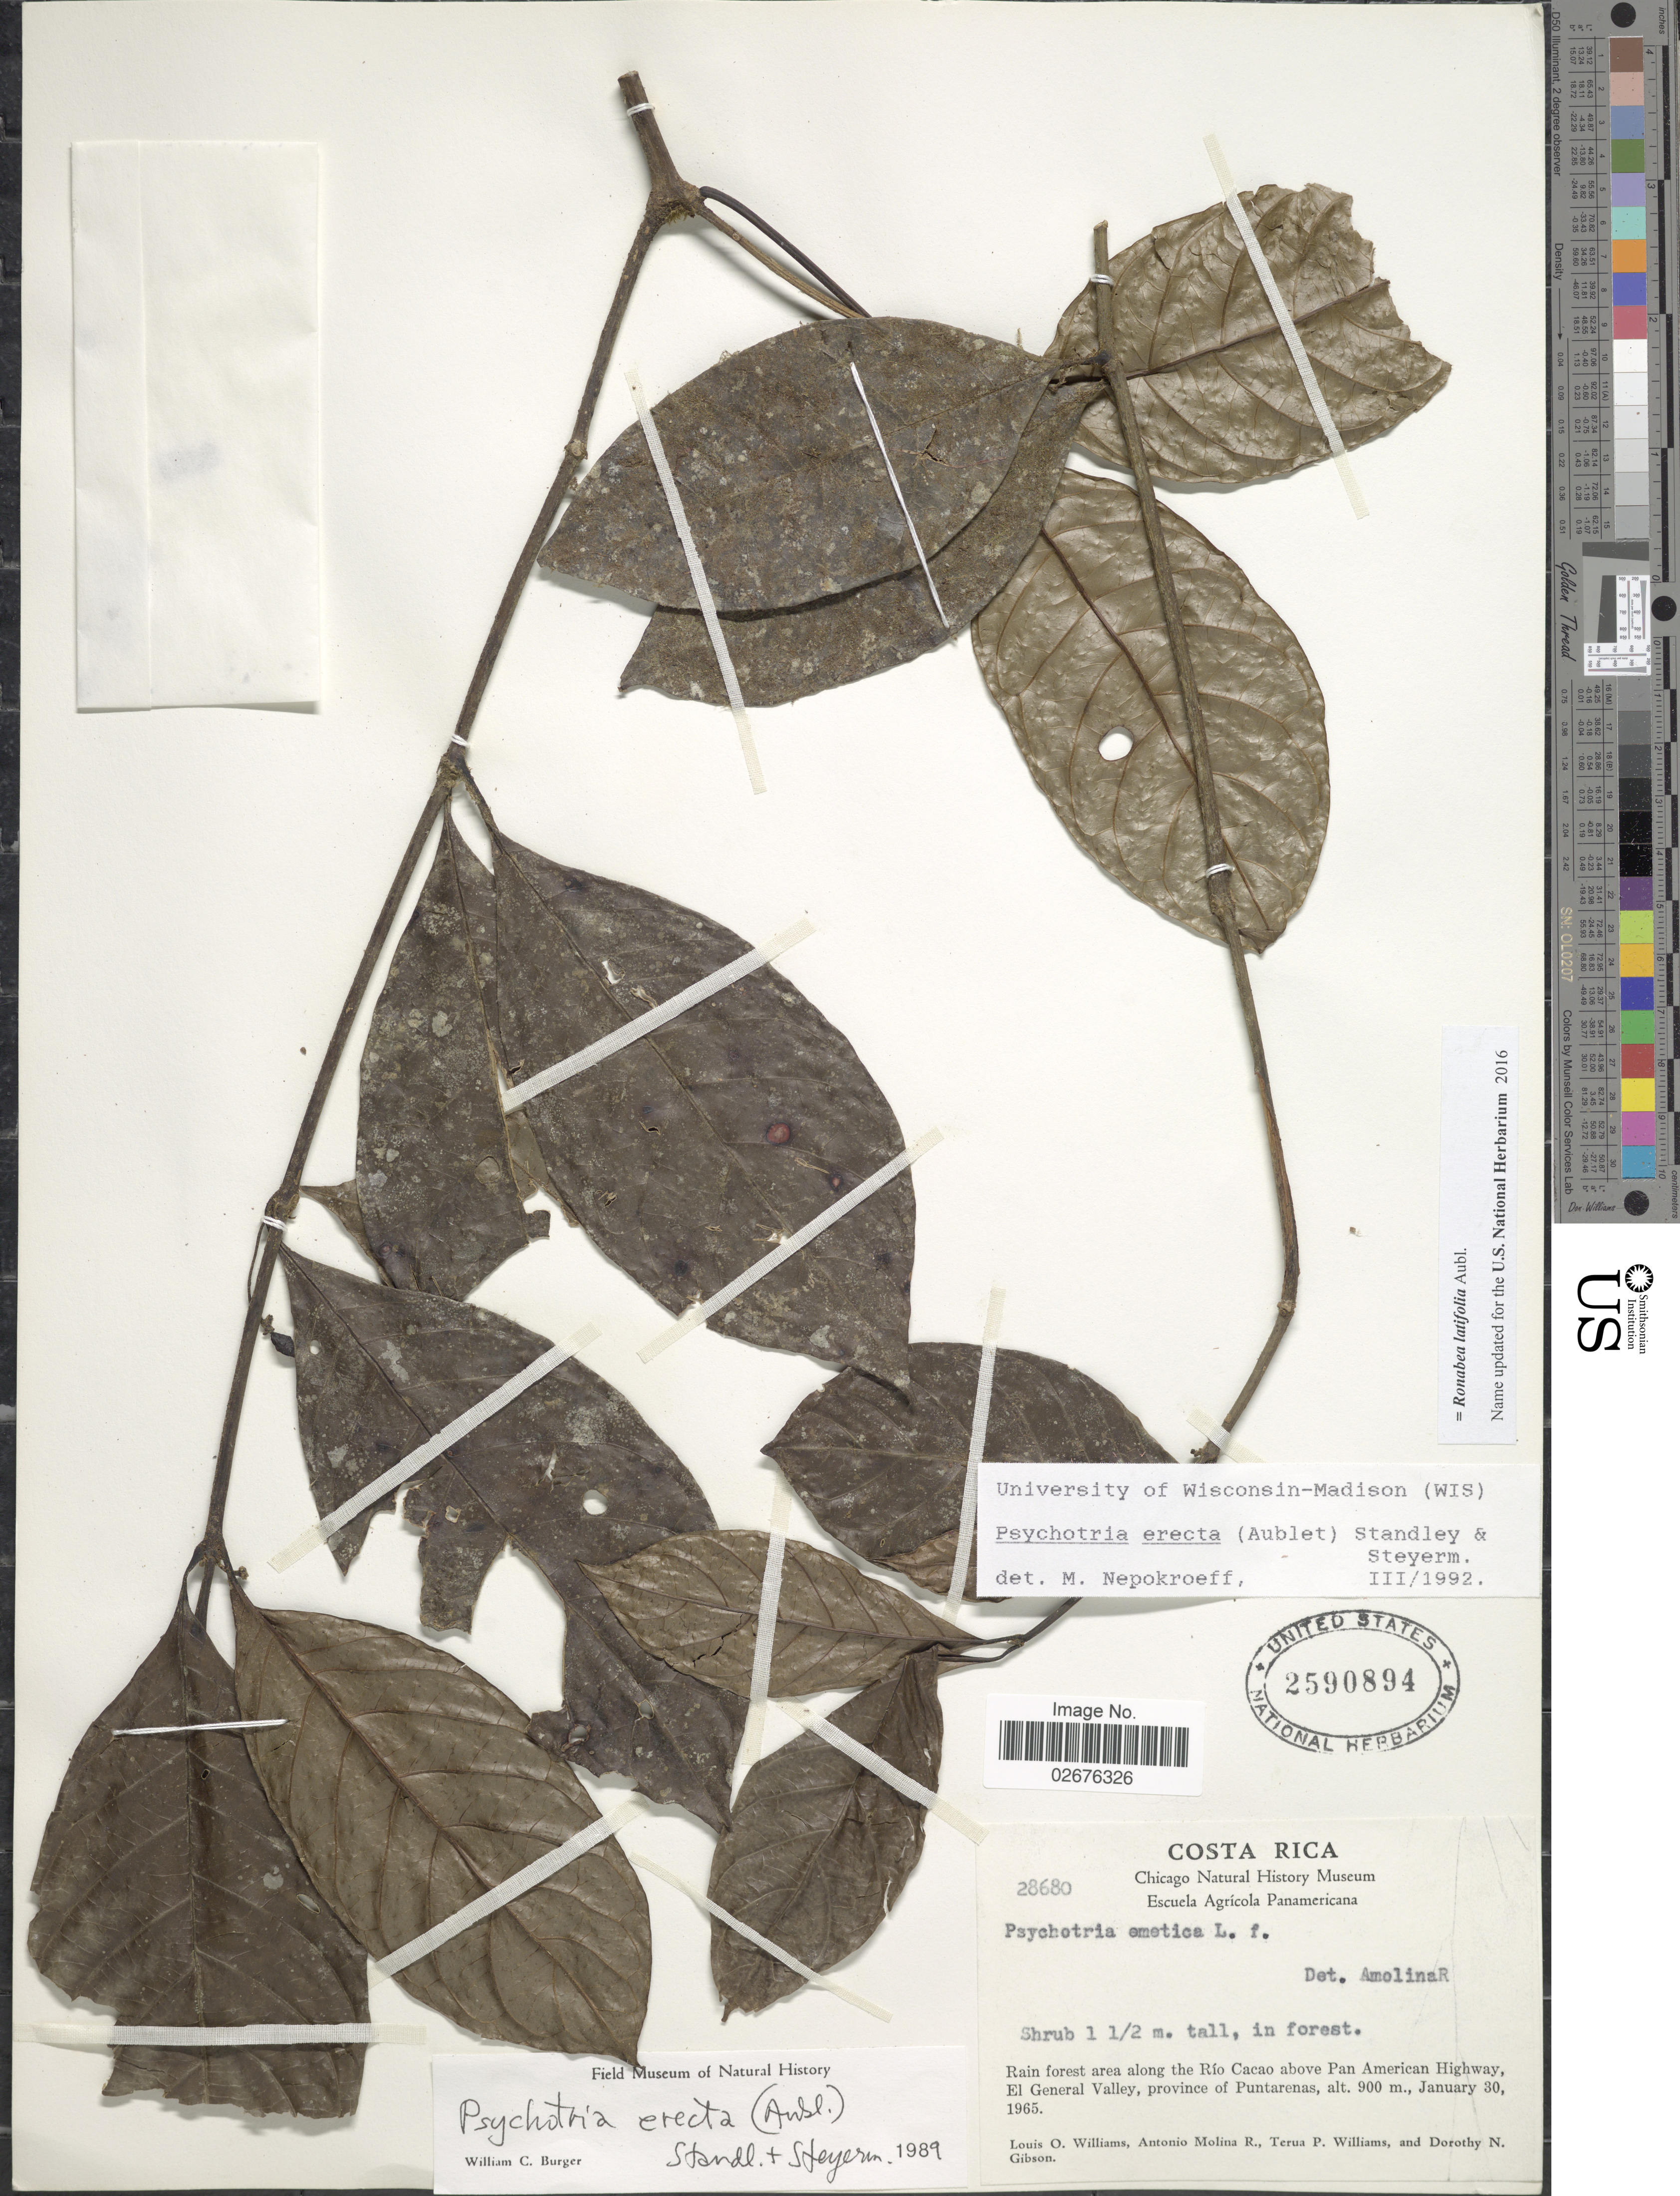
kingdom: Plantae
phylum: Tracheophyta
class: Magnoliopsida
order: Gentianales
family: Rubiaceae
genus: Ronabea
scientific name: Ronabea latifolia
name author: Aubl.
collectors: L. O. Williams, A. Molina R., T. P. Williams & D. N. Gibson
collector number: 28680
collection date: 1965-01-30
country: Costa Rica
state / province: Puntarenas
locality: Rain forest area along the Rio Cacao above Pan American Highway, El General Valley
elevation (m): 900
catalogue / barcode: US 2590894